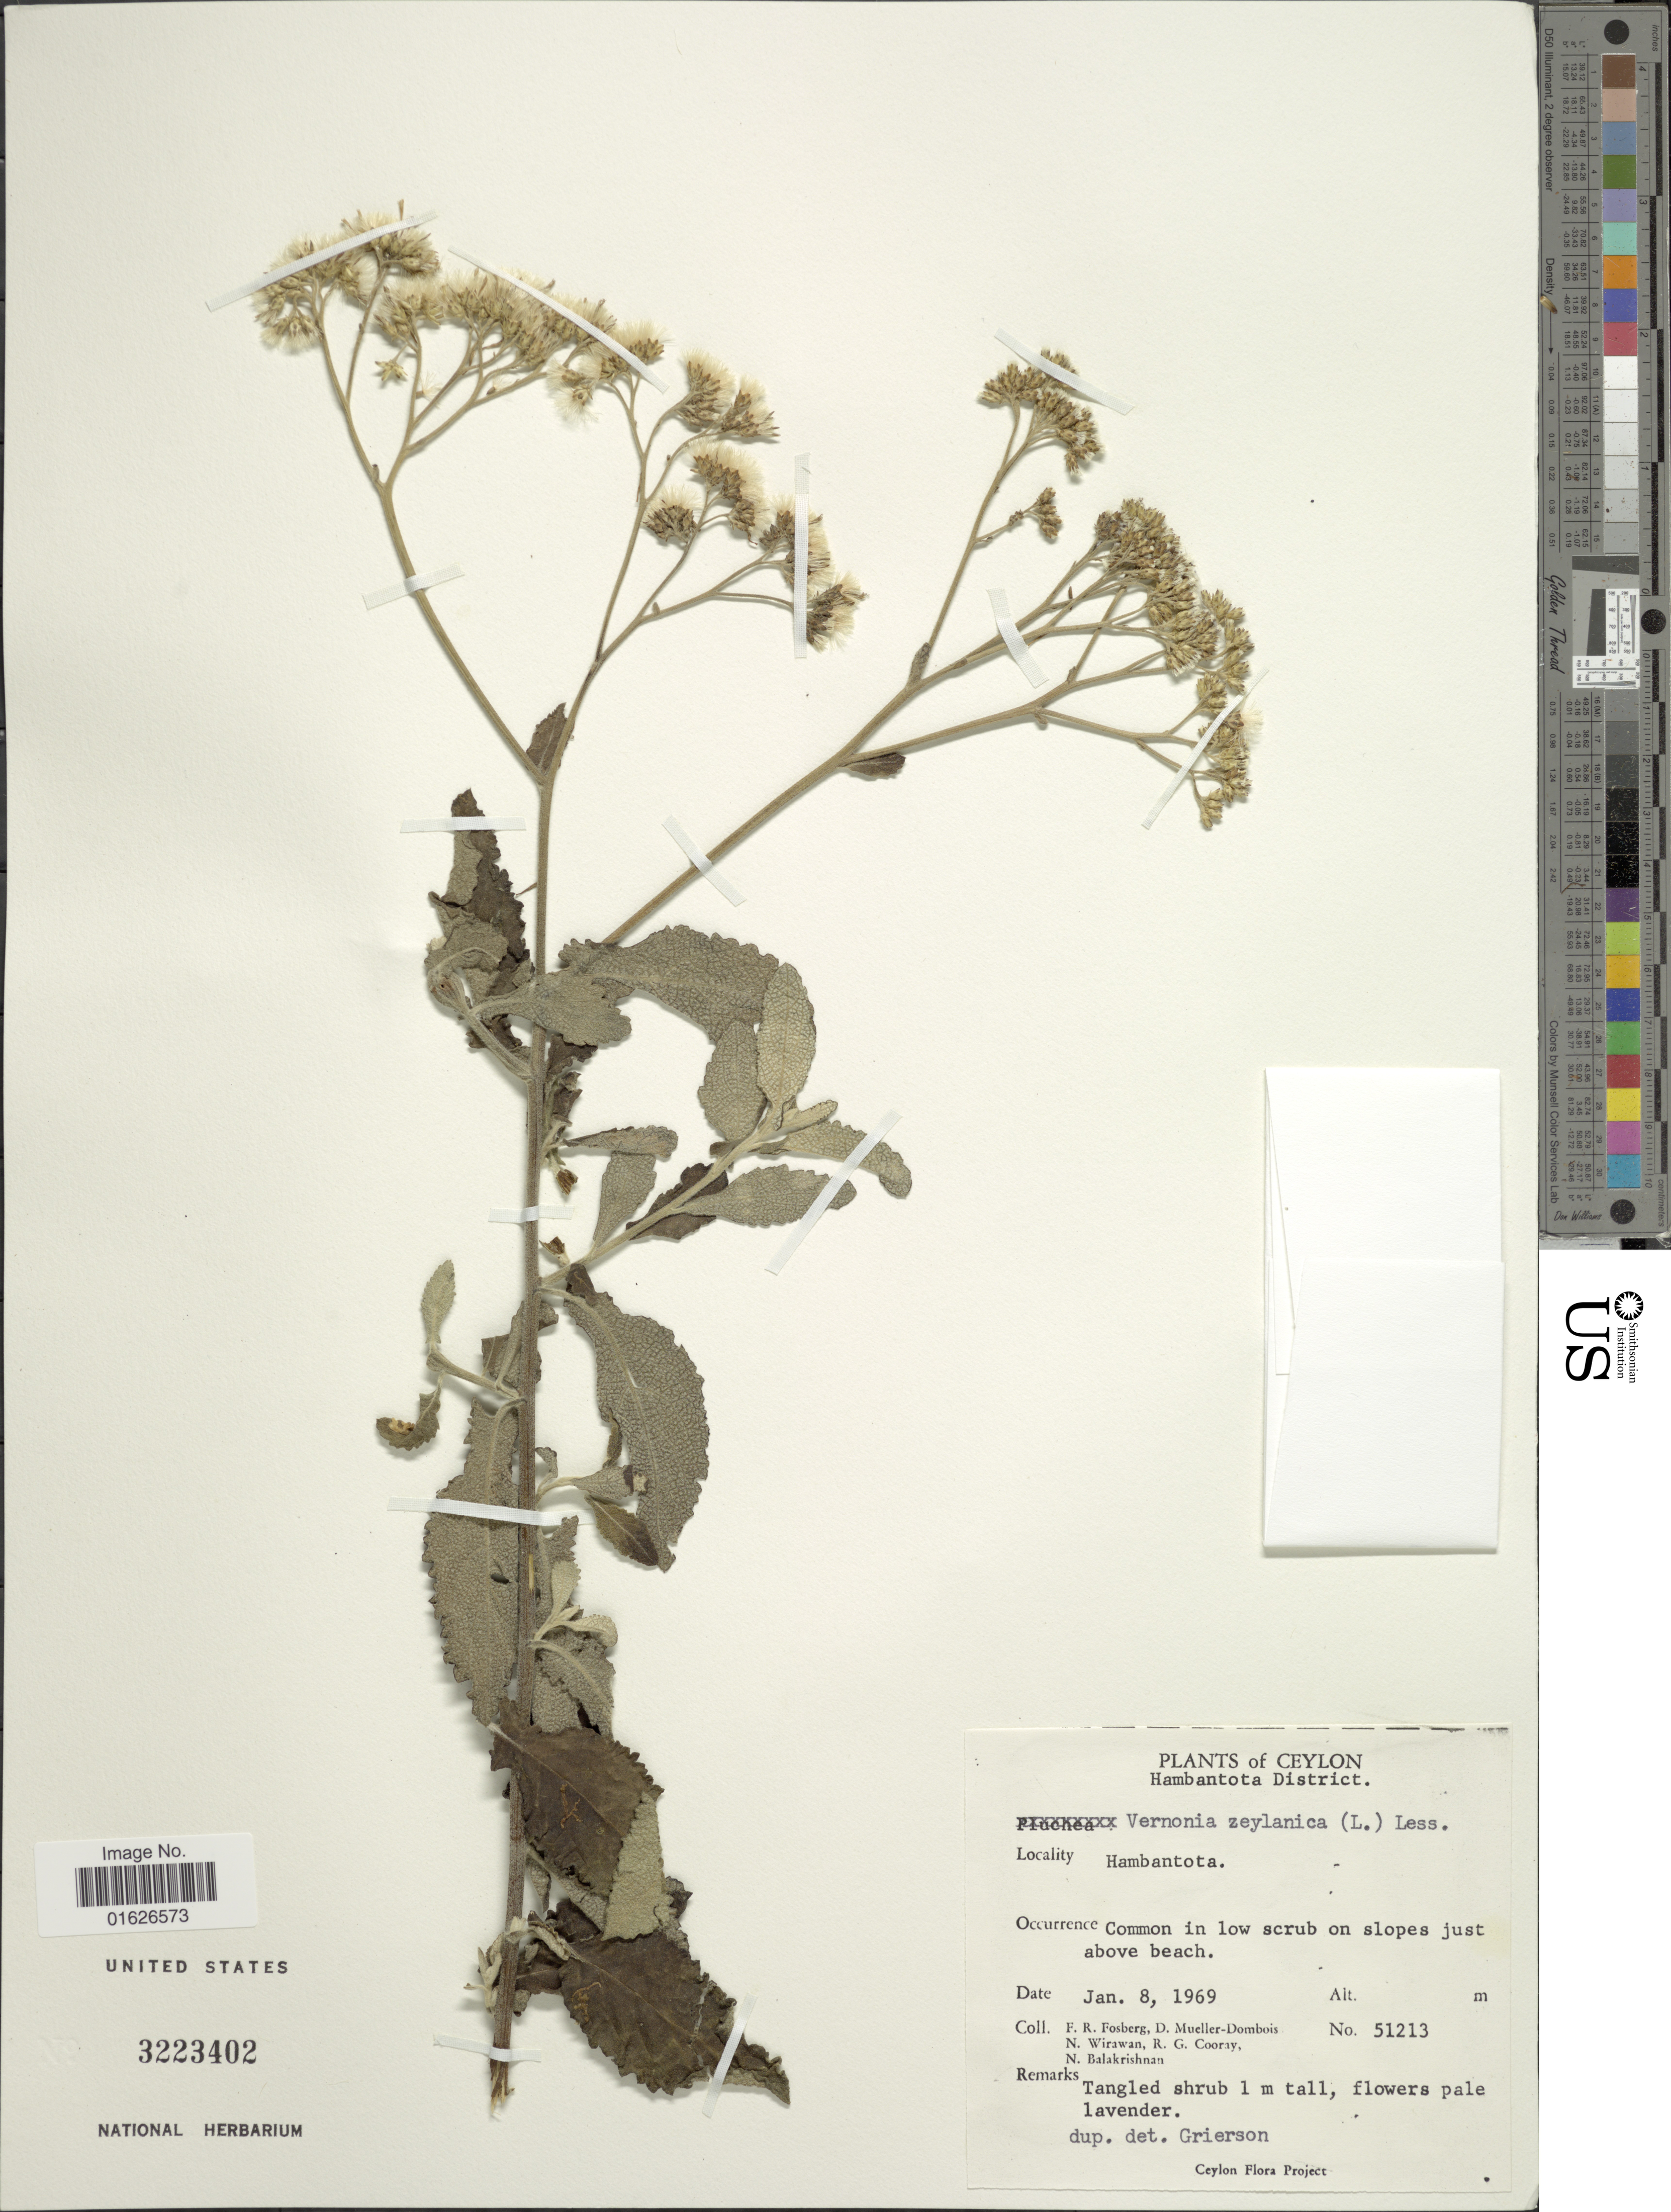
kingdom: Plantae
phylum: Tracheophyta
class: Magnoliopsida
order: Asterales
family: Asteraceae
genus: Jeffreycia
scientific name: Jeffreycia zeylanica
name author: (L.) H. Rob.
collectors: F. R. Fosberg, D. Meuller-Dombois, N. Wirawan, R. Cooray & N. Balakrishnan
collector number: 51213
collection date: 1969-01-08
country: Sri Lanka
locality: Ceylon, Hambantota District.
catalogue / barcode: US 3223402